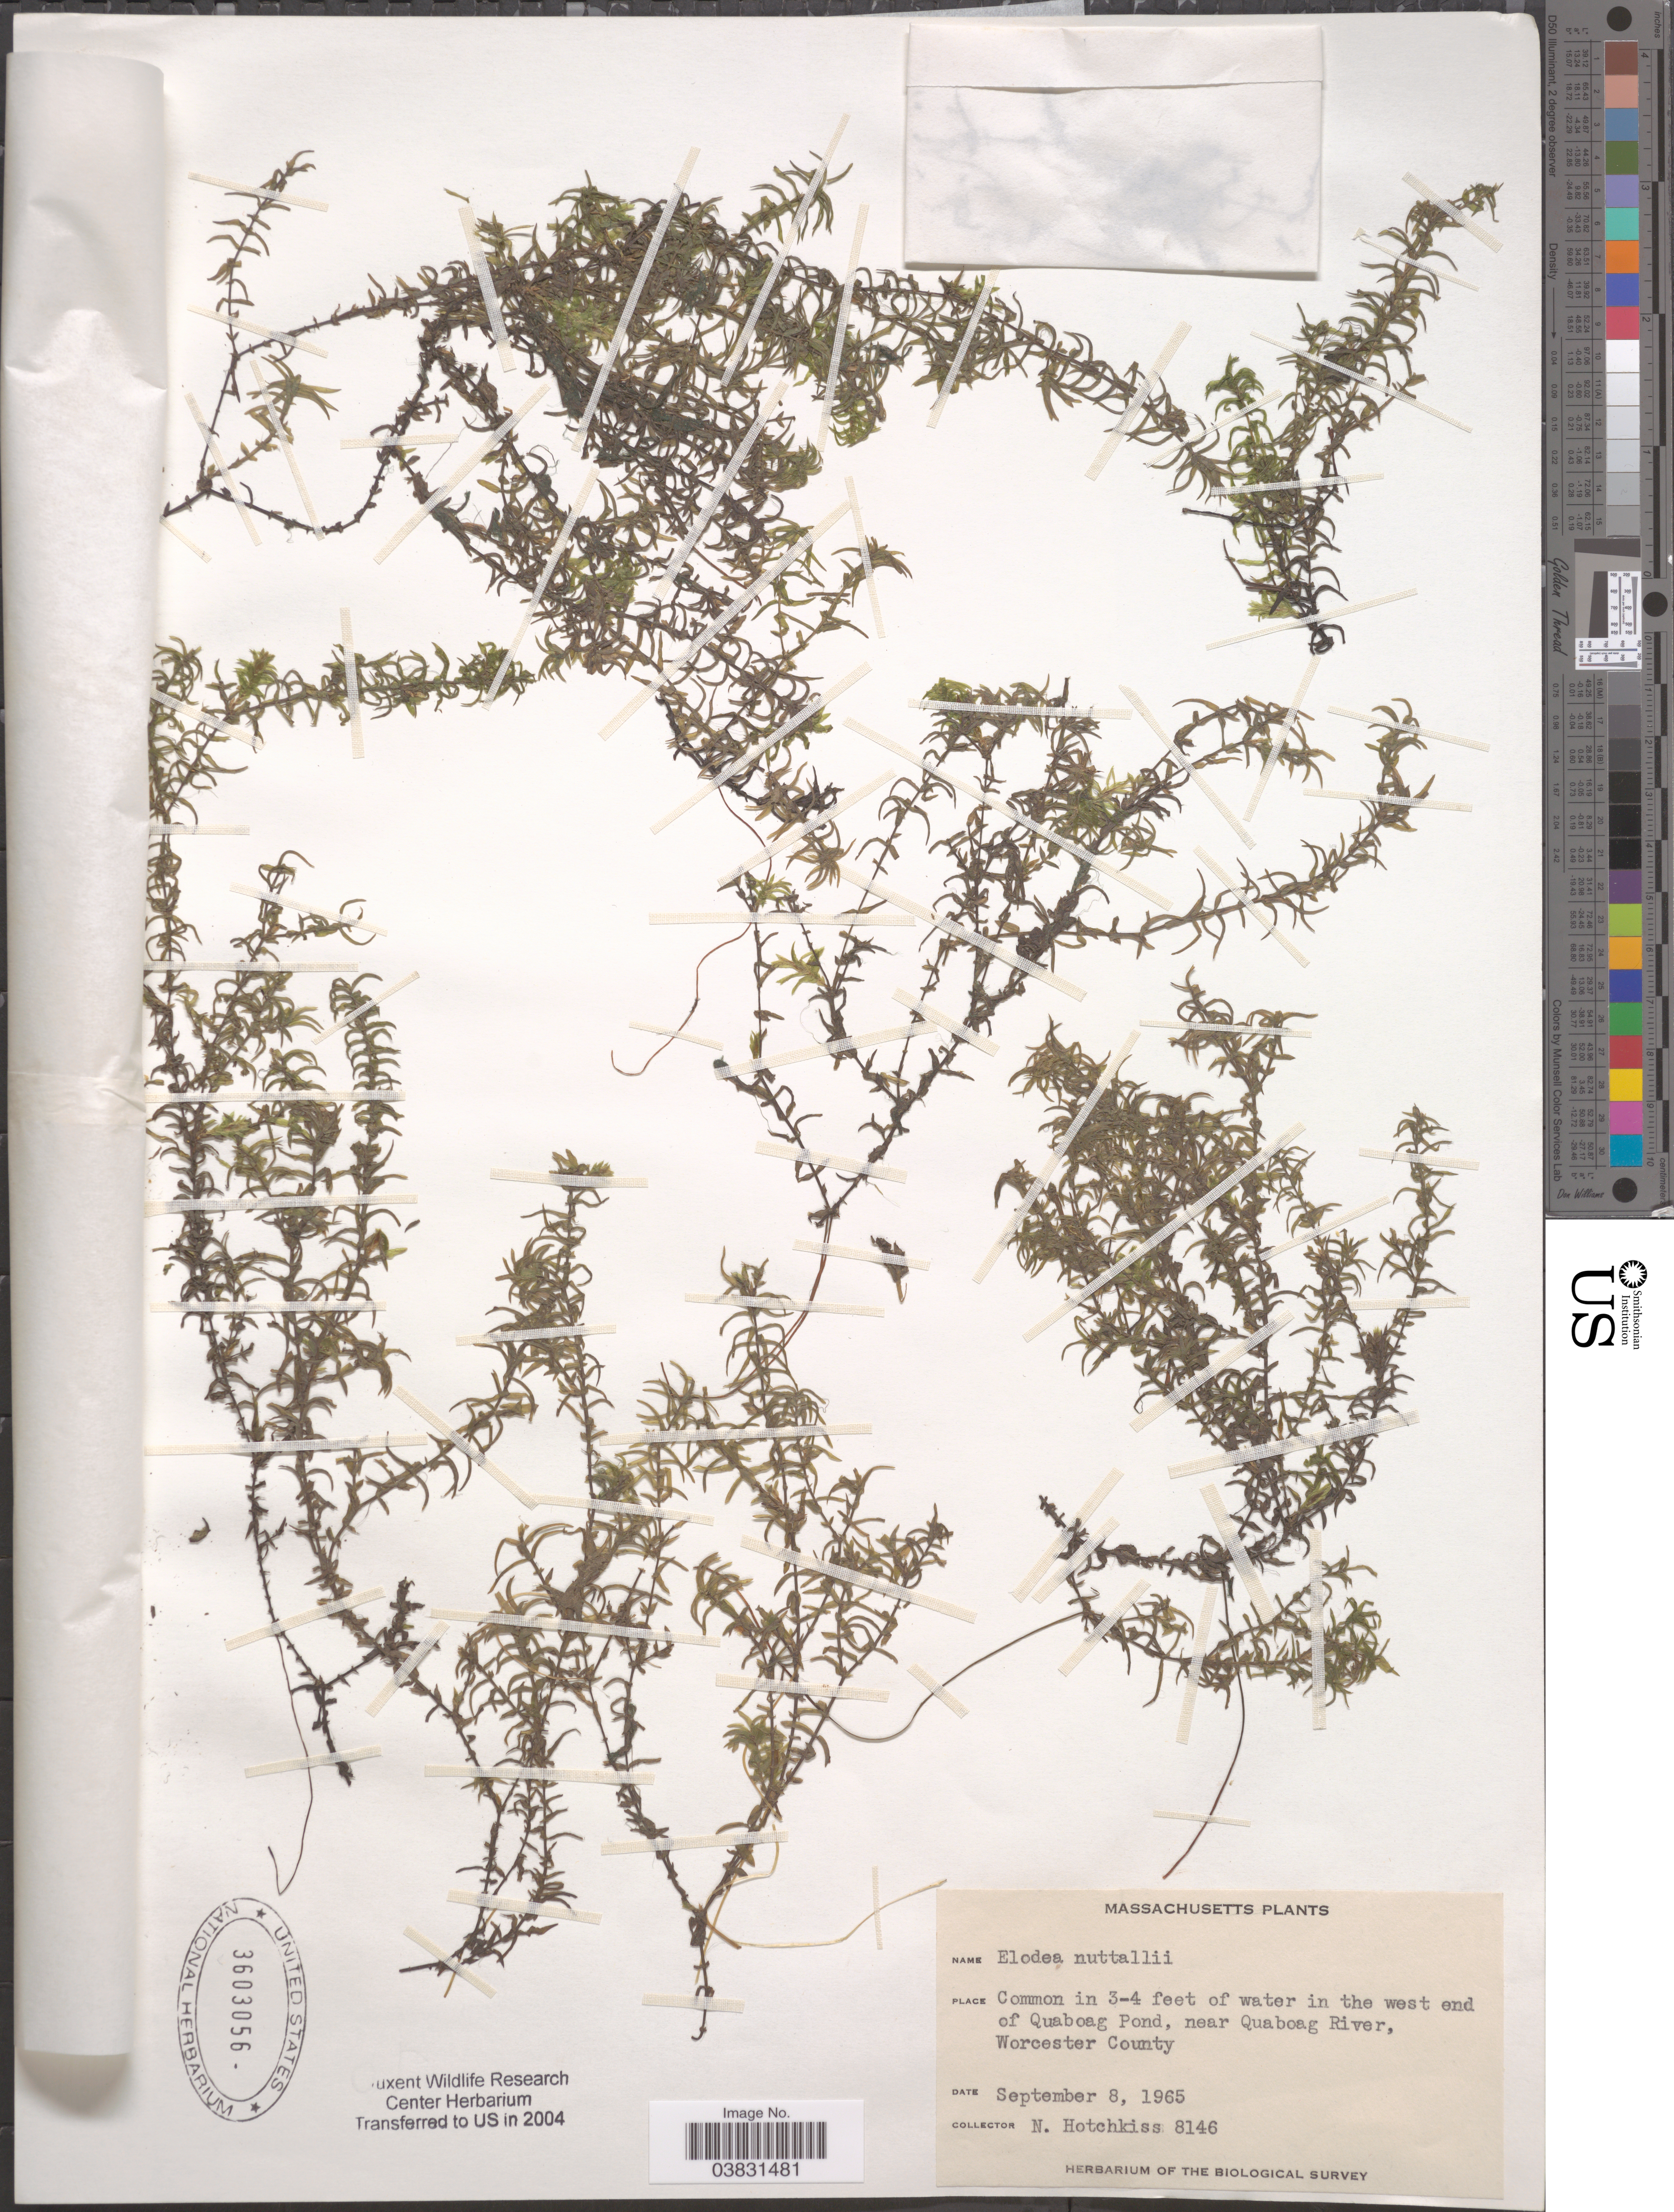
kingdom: Plantae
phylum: Tracheophyta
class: Liliopsida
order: Alismatales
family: Hydrocharitaceae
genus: Elodea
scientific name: Elodea nuttallii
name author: (Planch.) H. St. John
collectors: N. Hotchkiss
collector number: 8146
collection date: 1965-09-08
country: United States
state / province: Massachusetts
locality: In the west end of Quaboag Pond, near Quaboag River, Worcester County.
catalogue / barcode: US 3603056